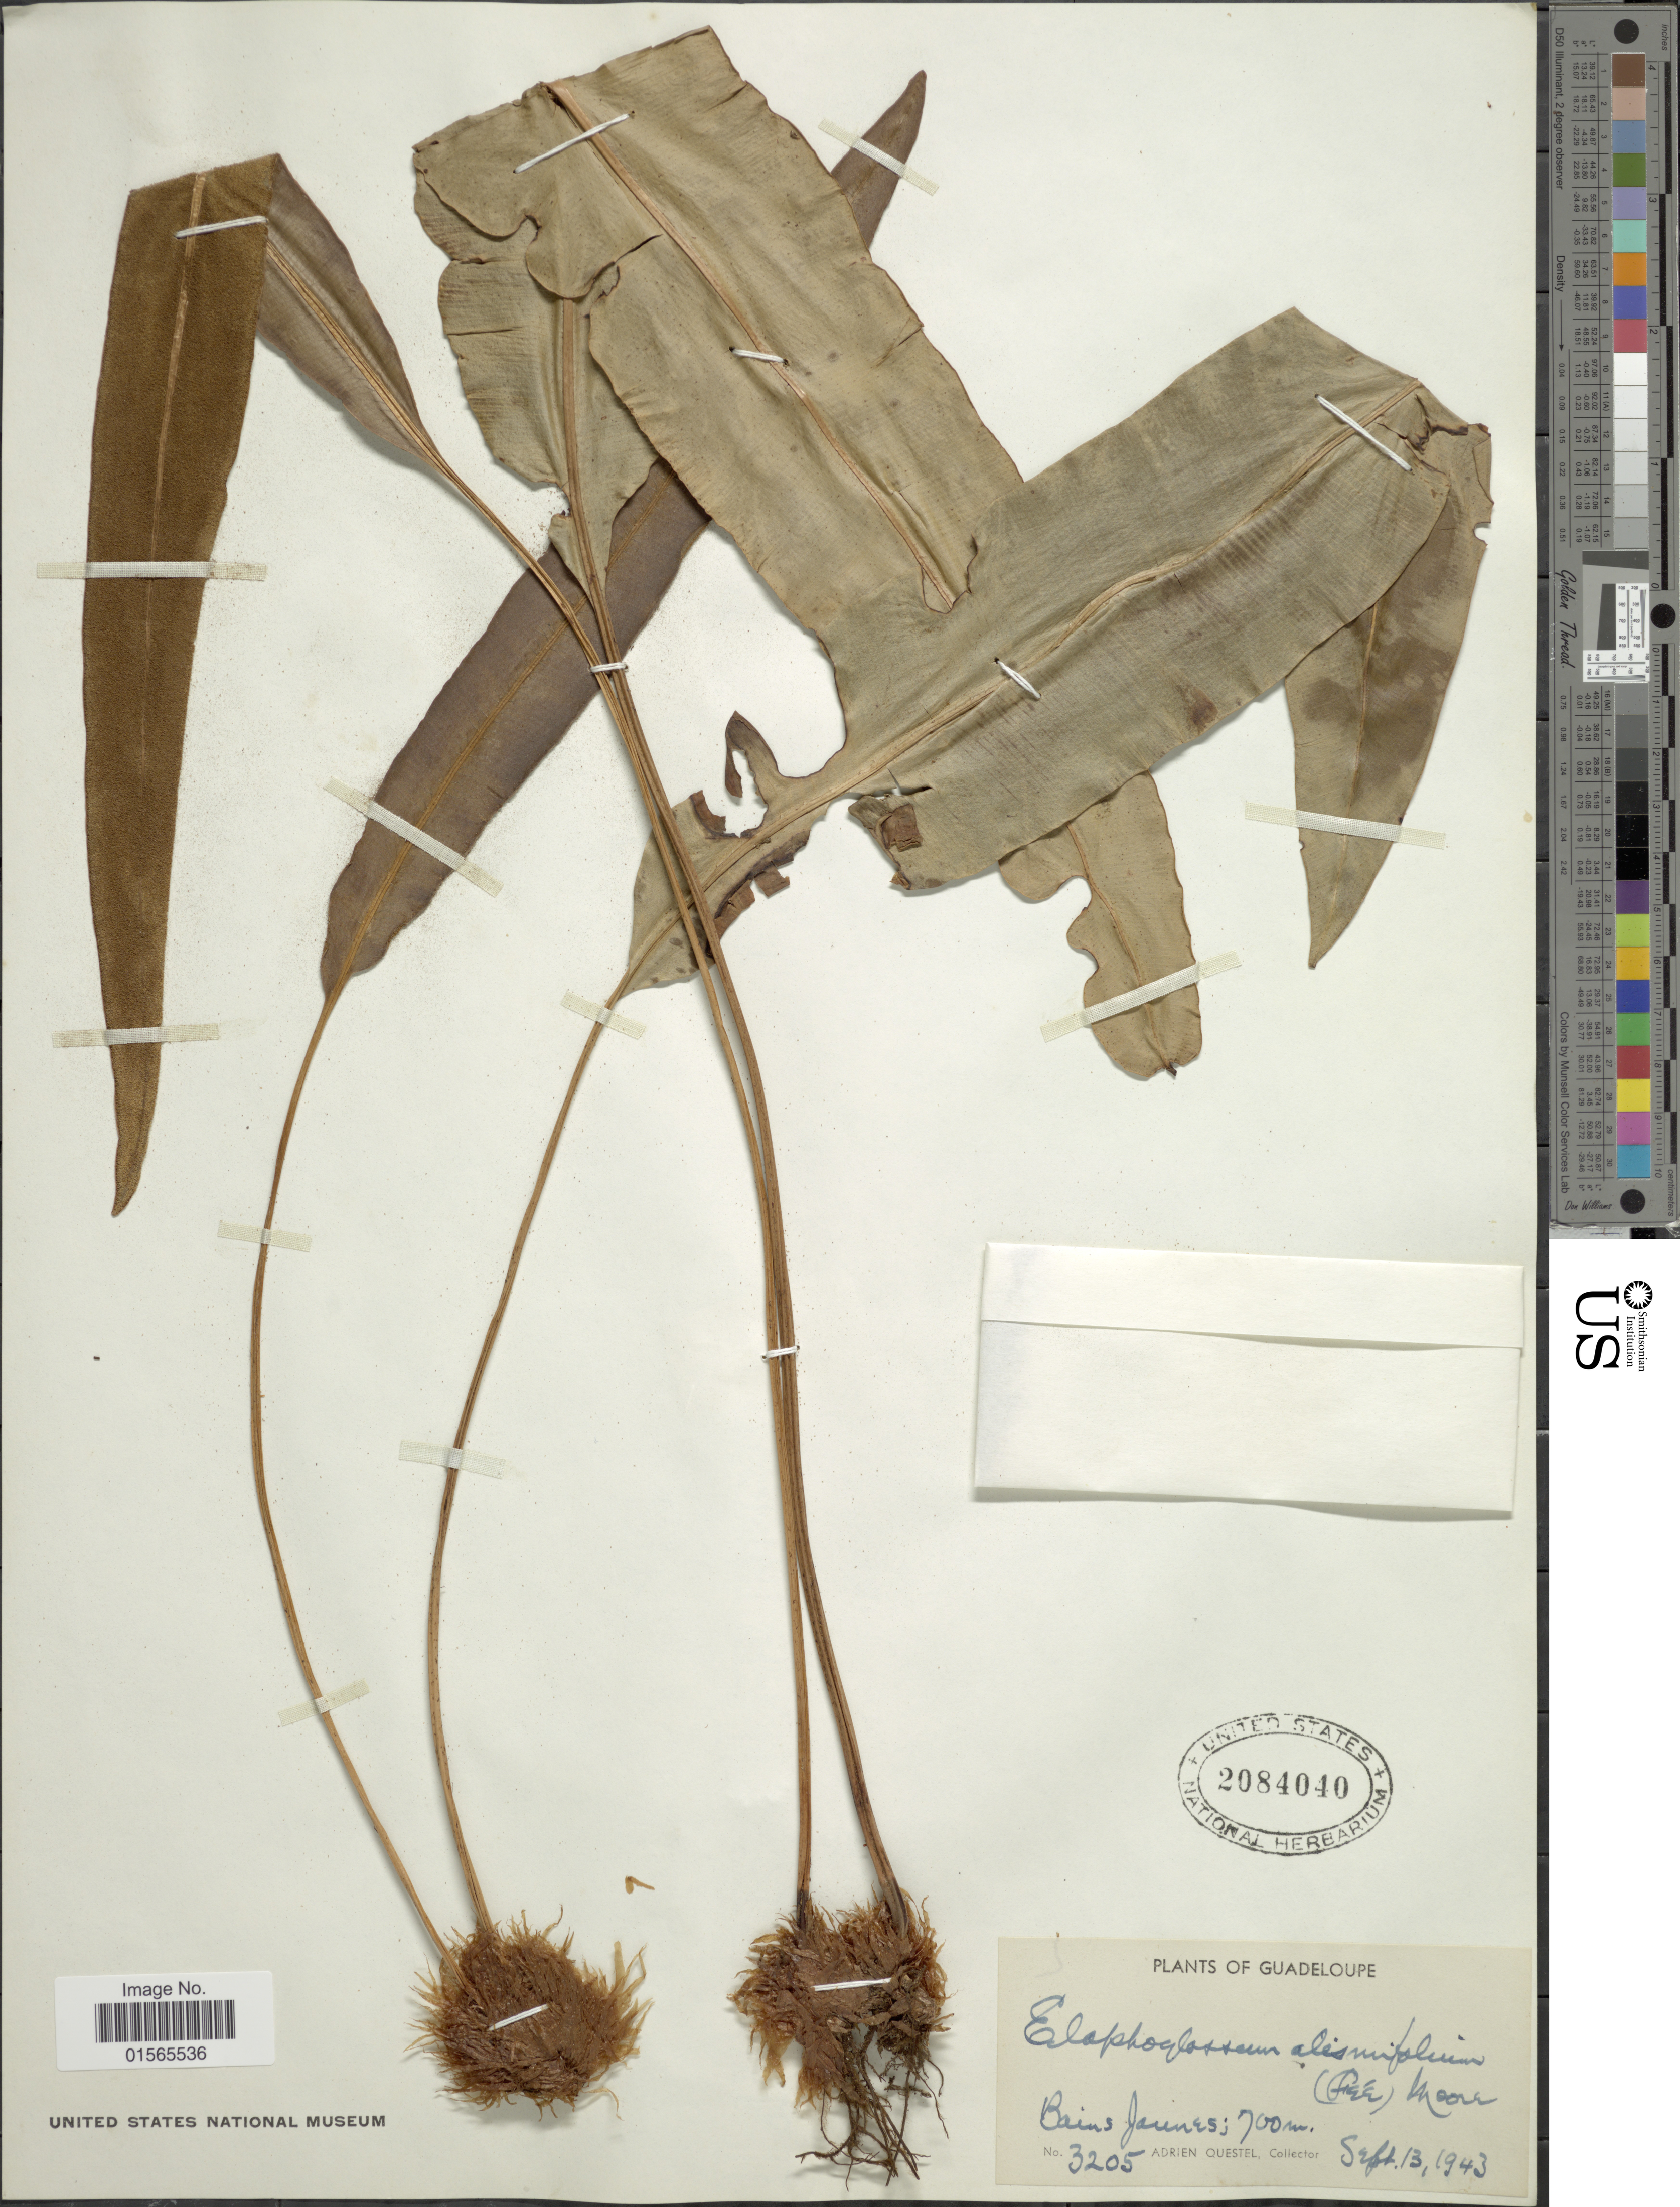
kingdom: Plantae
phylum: Tracheophyta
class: Polypodiopsida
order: Polypodiales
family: Dryopteridaceae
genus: Elaphoglossum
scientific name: Elaphoglossum impressum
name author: (Fée) T. Moore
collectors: A. Questel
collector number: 3205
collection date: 1943-09-13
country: Guadeloupe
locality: Bains Jaunes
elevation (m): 700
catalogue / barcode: US 2084040